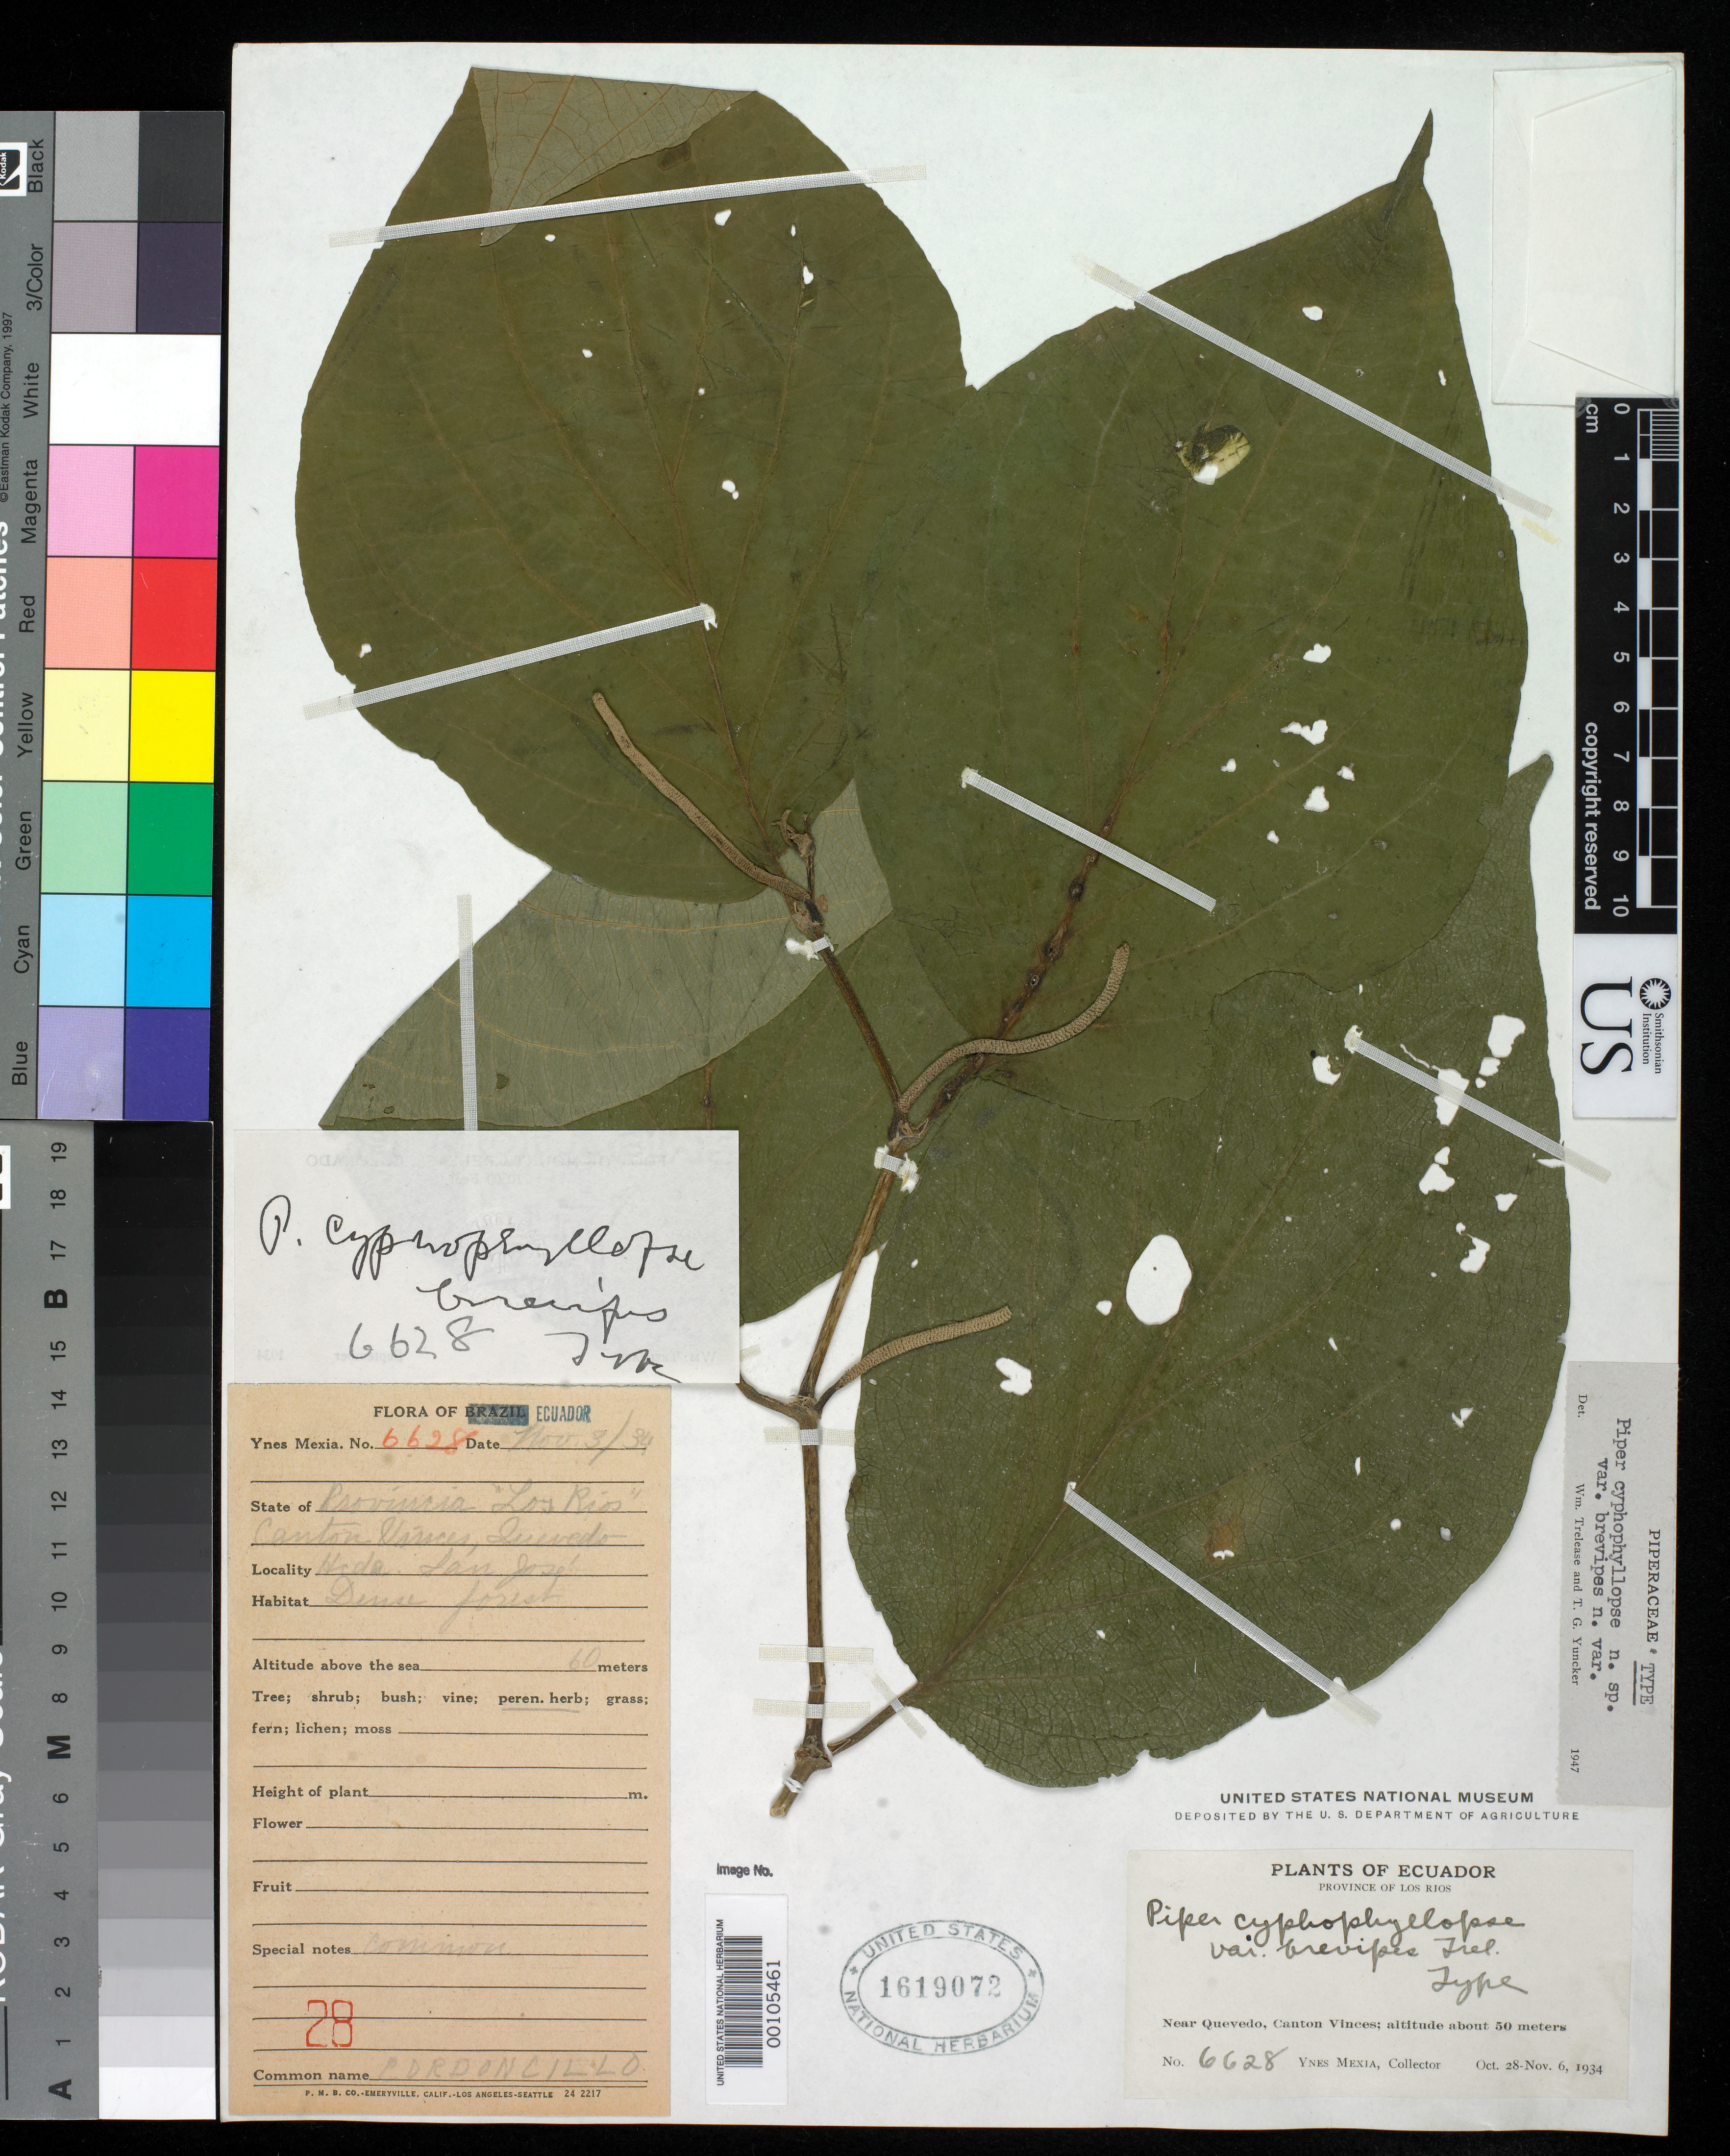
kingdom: Plantae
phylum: Tracheophyta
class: Magnoliopsida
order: Piperales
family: Piperaceae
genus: Piper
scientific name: Piper cyphophyllopse var. brevipes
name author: Trel. & Yunck.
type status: Holotype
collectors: Y. Mexia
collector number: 6628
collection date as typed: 03 Nov 1934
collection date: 1934-11-03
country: Ecuador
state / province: Los Ríos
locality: Canton Vinces, near Quevedo, Hacienda San Jose.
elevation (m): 60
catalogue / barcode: US 1619072